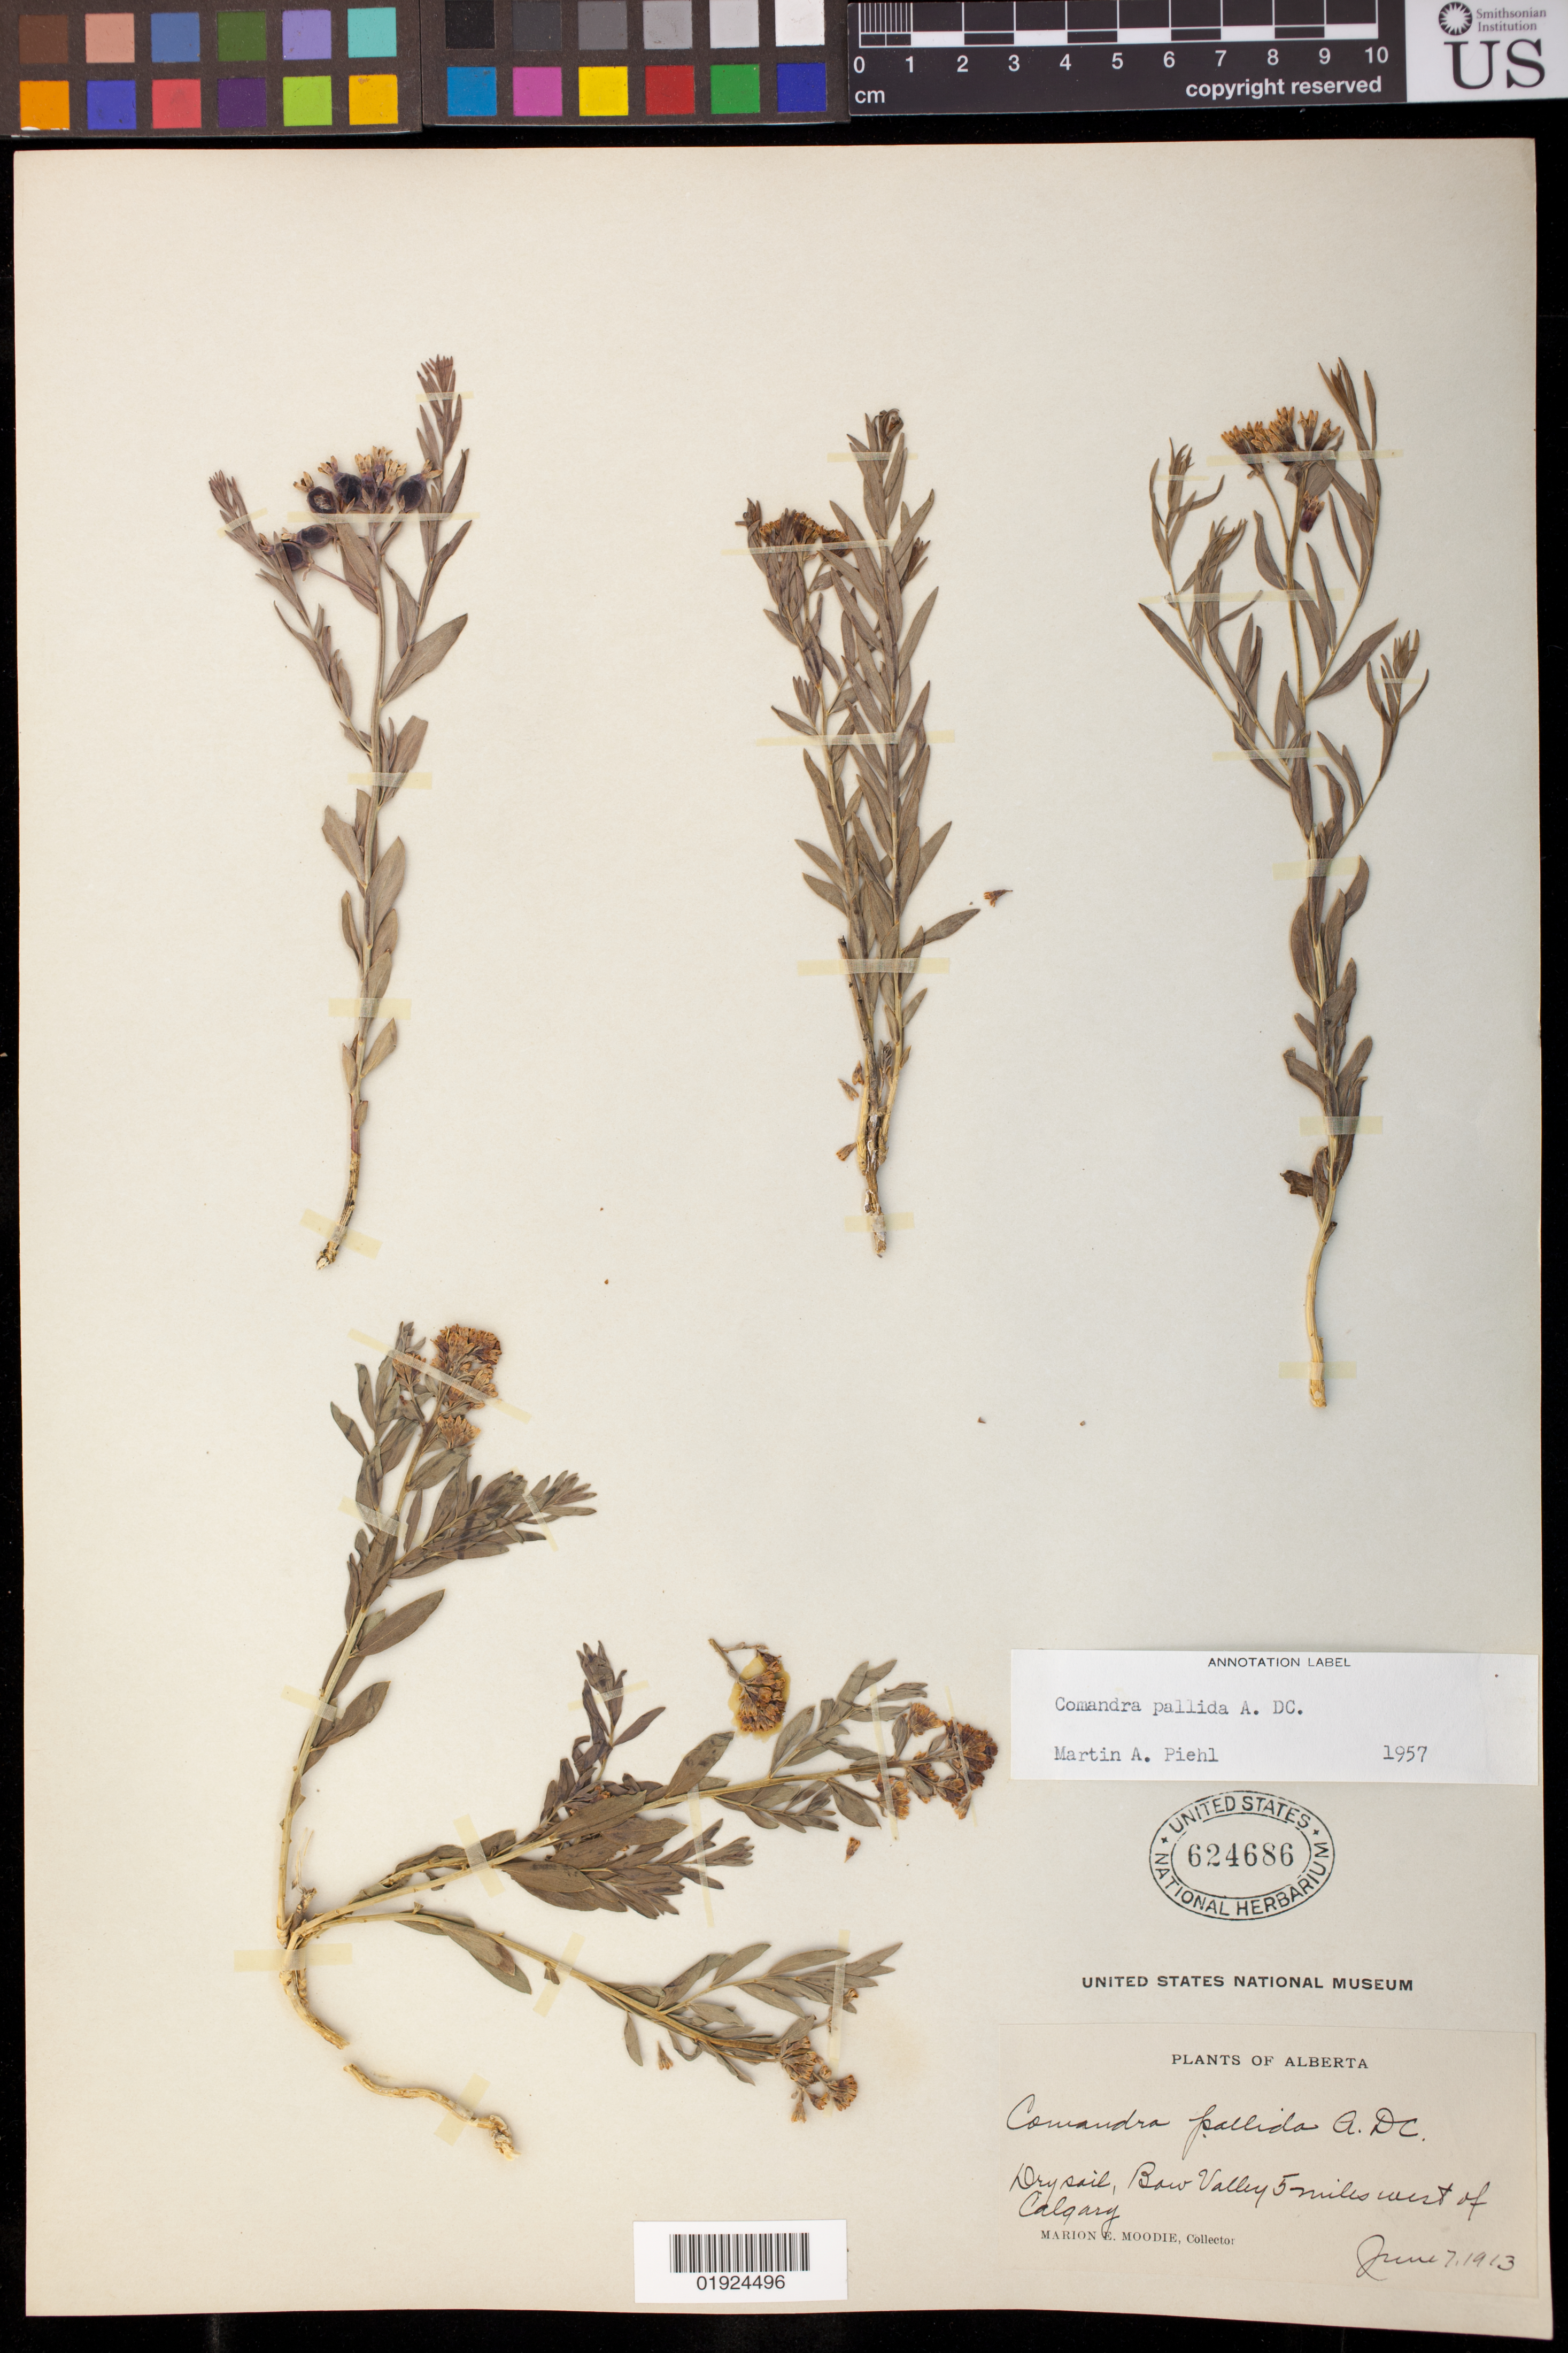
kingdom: Plantae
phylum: Tracheophyta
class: Magnoliopsida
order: Santalales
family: Comandraceae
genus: Comandra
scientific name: Comandra pallida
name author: A. DC.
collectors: M. E. Moodie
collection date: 1913-06-07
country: Canada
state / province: Alberta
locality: Bow Valley 5 miles west of Calgary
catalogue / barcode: US 624686